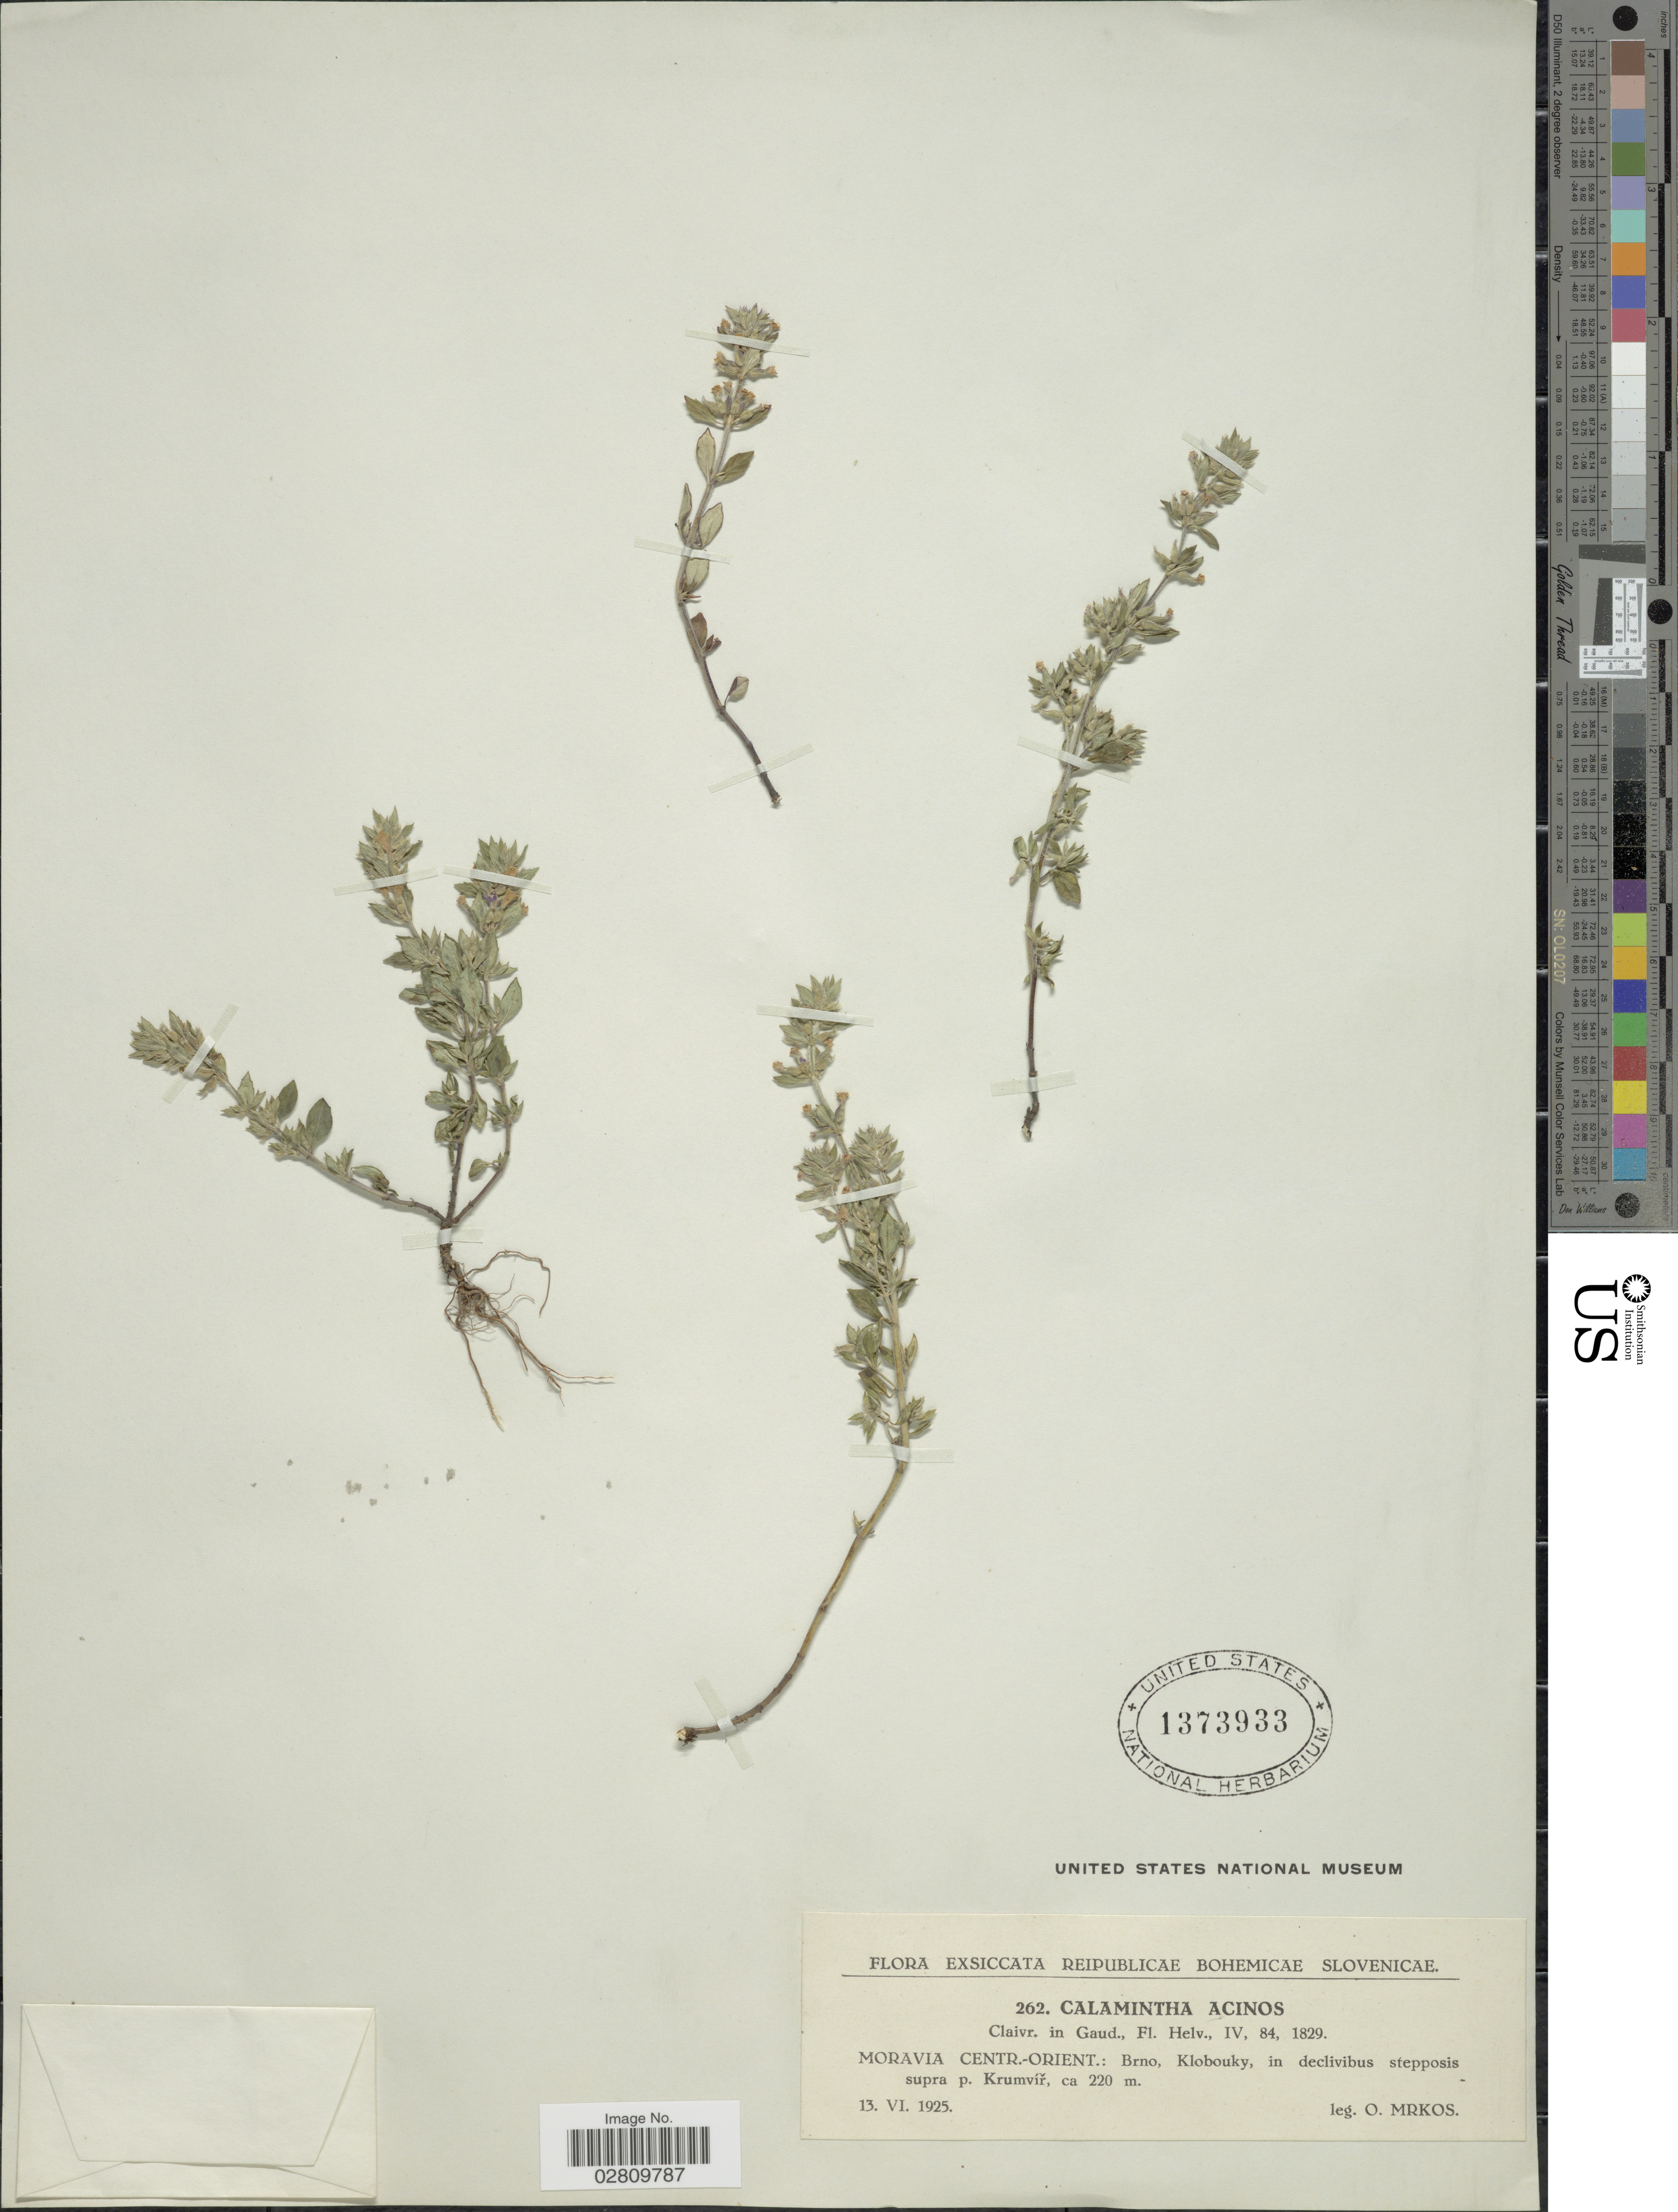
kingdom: Plantae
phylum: Tracheophyta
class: Magnoliopsida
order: Lamiales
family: Lamiaceae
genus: Acinos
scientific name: Acinos acinos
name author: (L.) Huth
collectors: O. Mrkos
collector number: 262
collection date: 1925-06-13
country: Czechia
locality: Moravia Centr.-Orient.: Brno, Klobouky, in declivibus stepposis supra p. Krumvir.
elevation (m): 220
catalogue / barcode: US 1373933